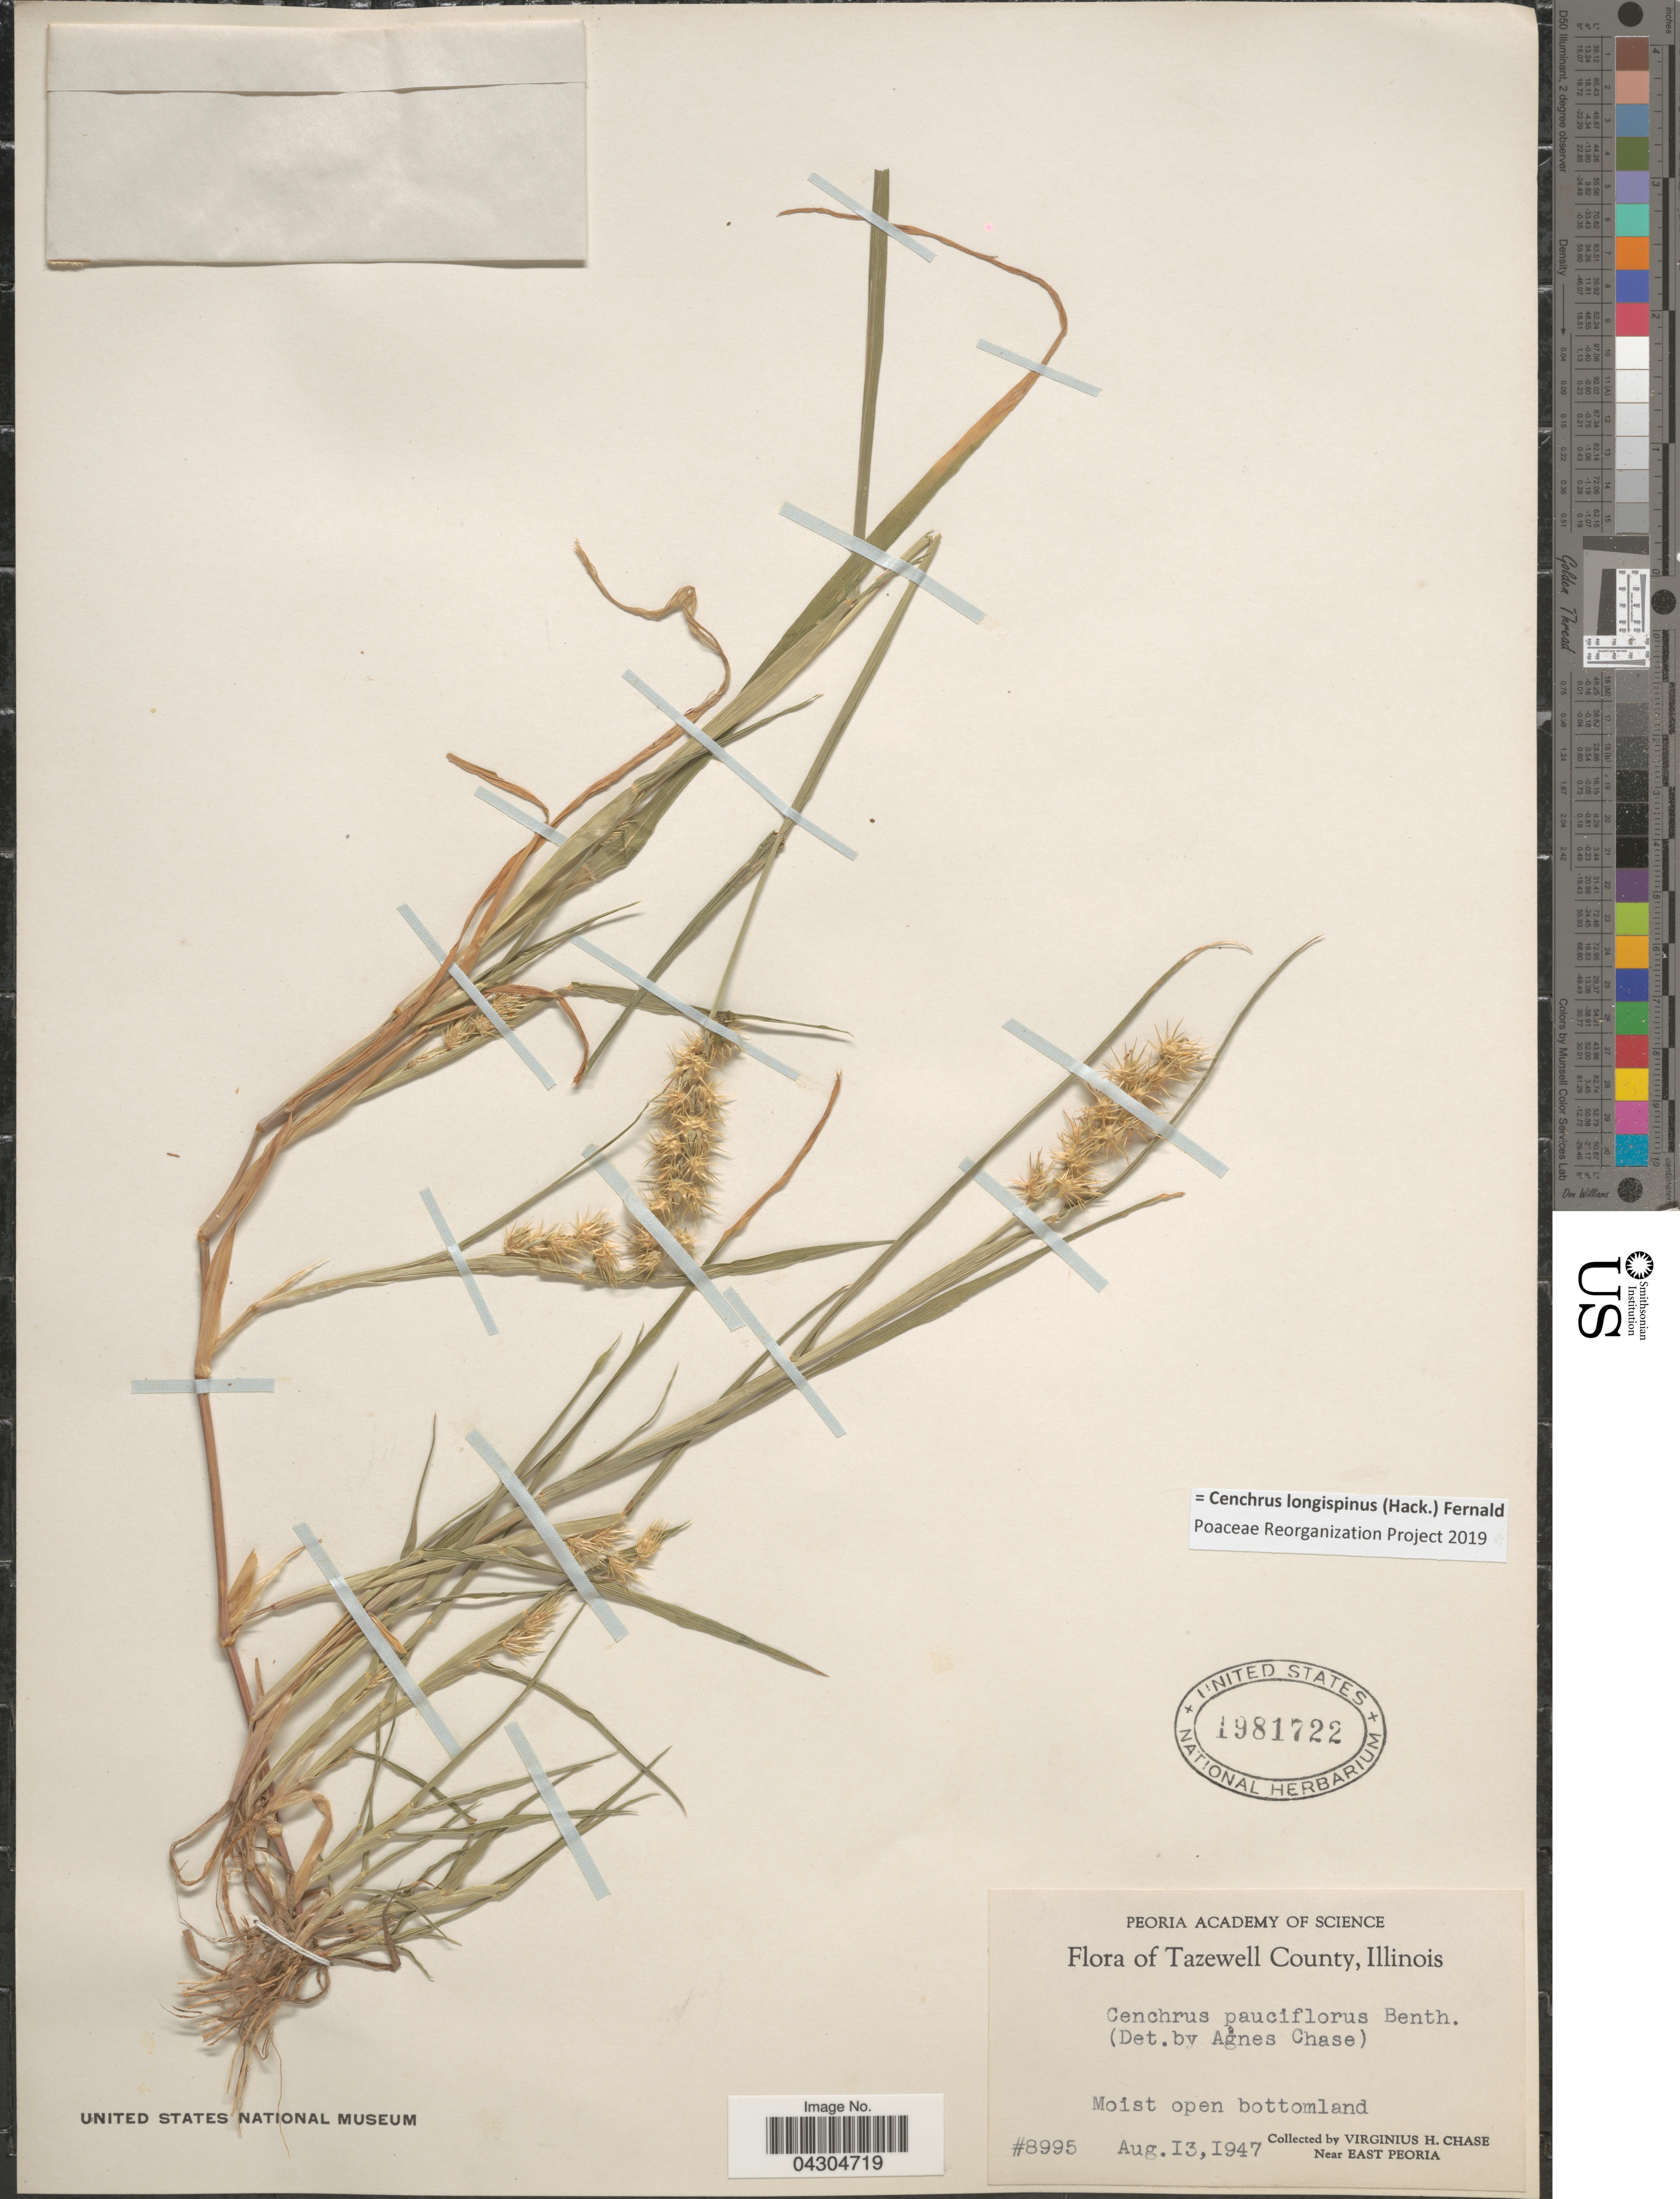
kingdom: Plantae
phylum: Tracheophyta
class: Liliopsida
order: Poales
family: Poaceae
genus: Cenchrus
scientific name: Cenchrus longispinus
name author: (Hack.) Fernald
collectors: V. H. Chase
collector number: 8995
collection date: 1947-08-13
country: United States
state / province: Illinois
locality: Tazewell County. Near East Peoria.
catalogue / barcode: US 1981722